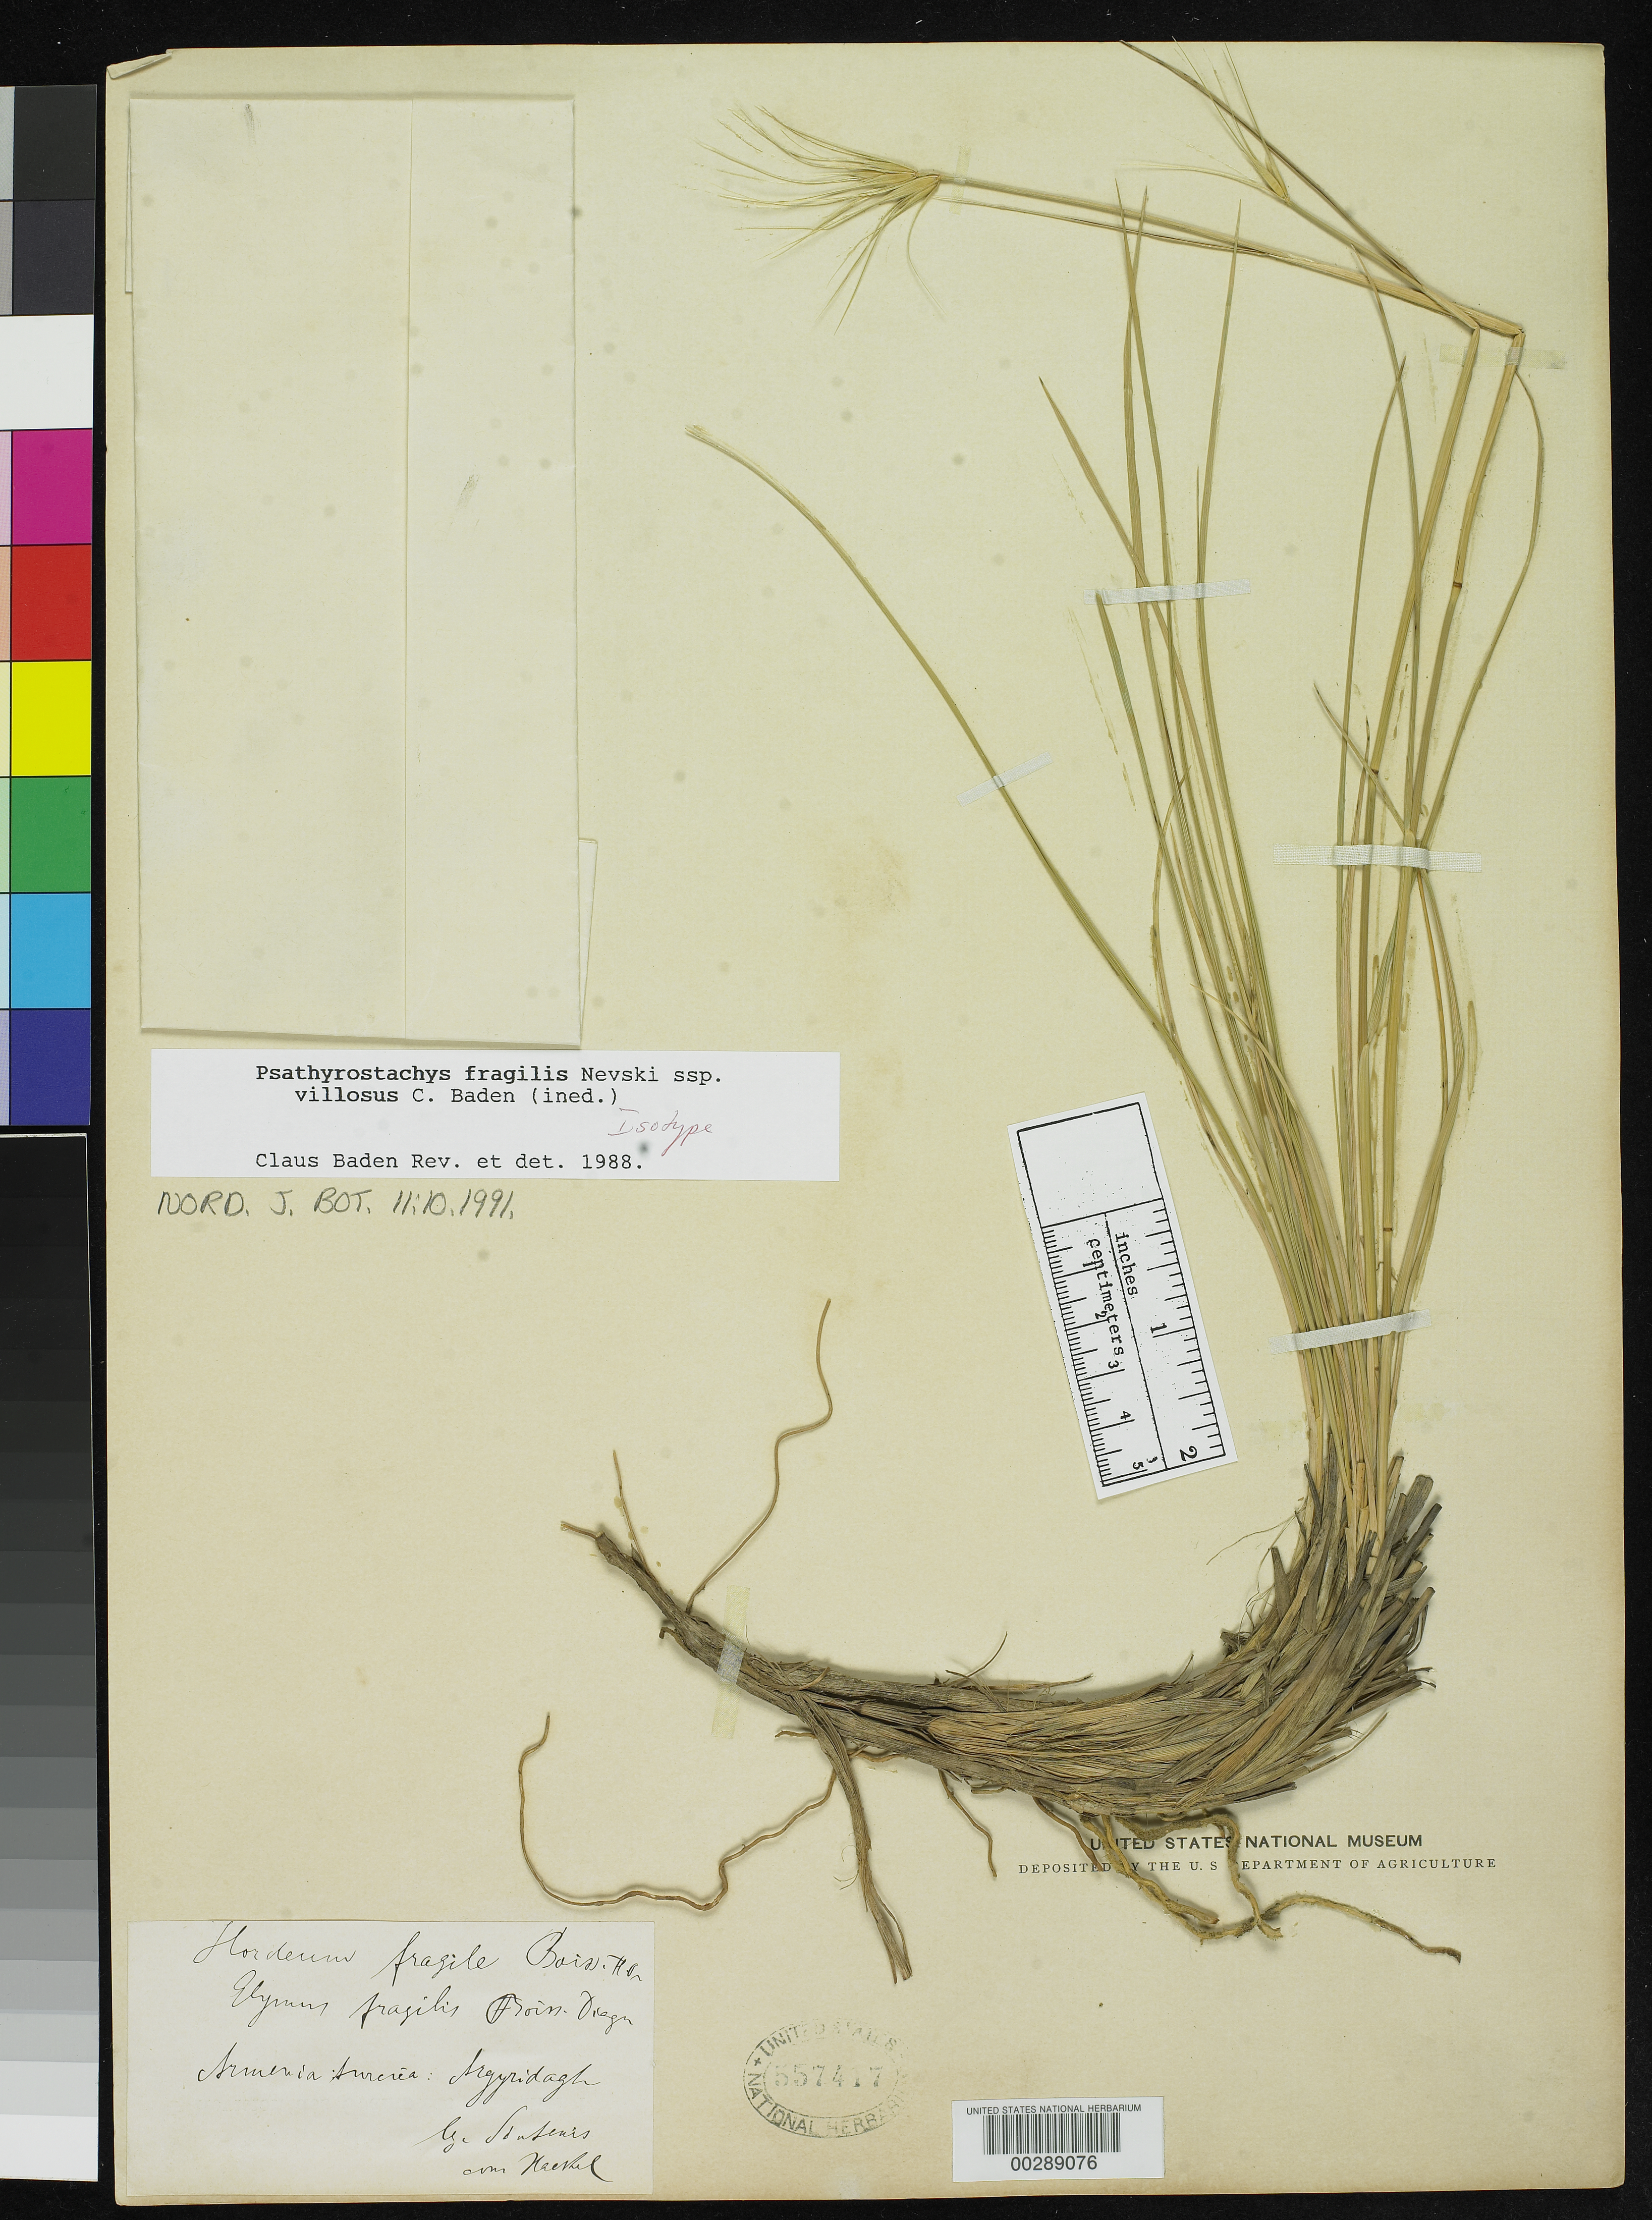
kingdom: Plantae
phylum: Tracheophyta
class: Liliopsida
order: Poales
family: Poaceae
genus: Psathyrostachys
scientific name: Psathyrostachys fragilis subsp. villosus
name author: Baden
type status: Isotype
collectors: P. Sintenis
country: Turkey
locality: Argyridaghi.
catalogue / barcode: US 557417